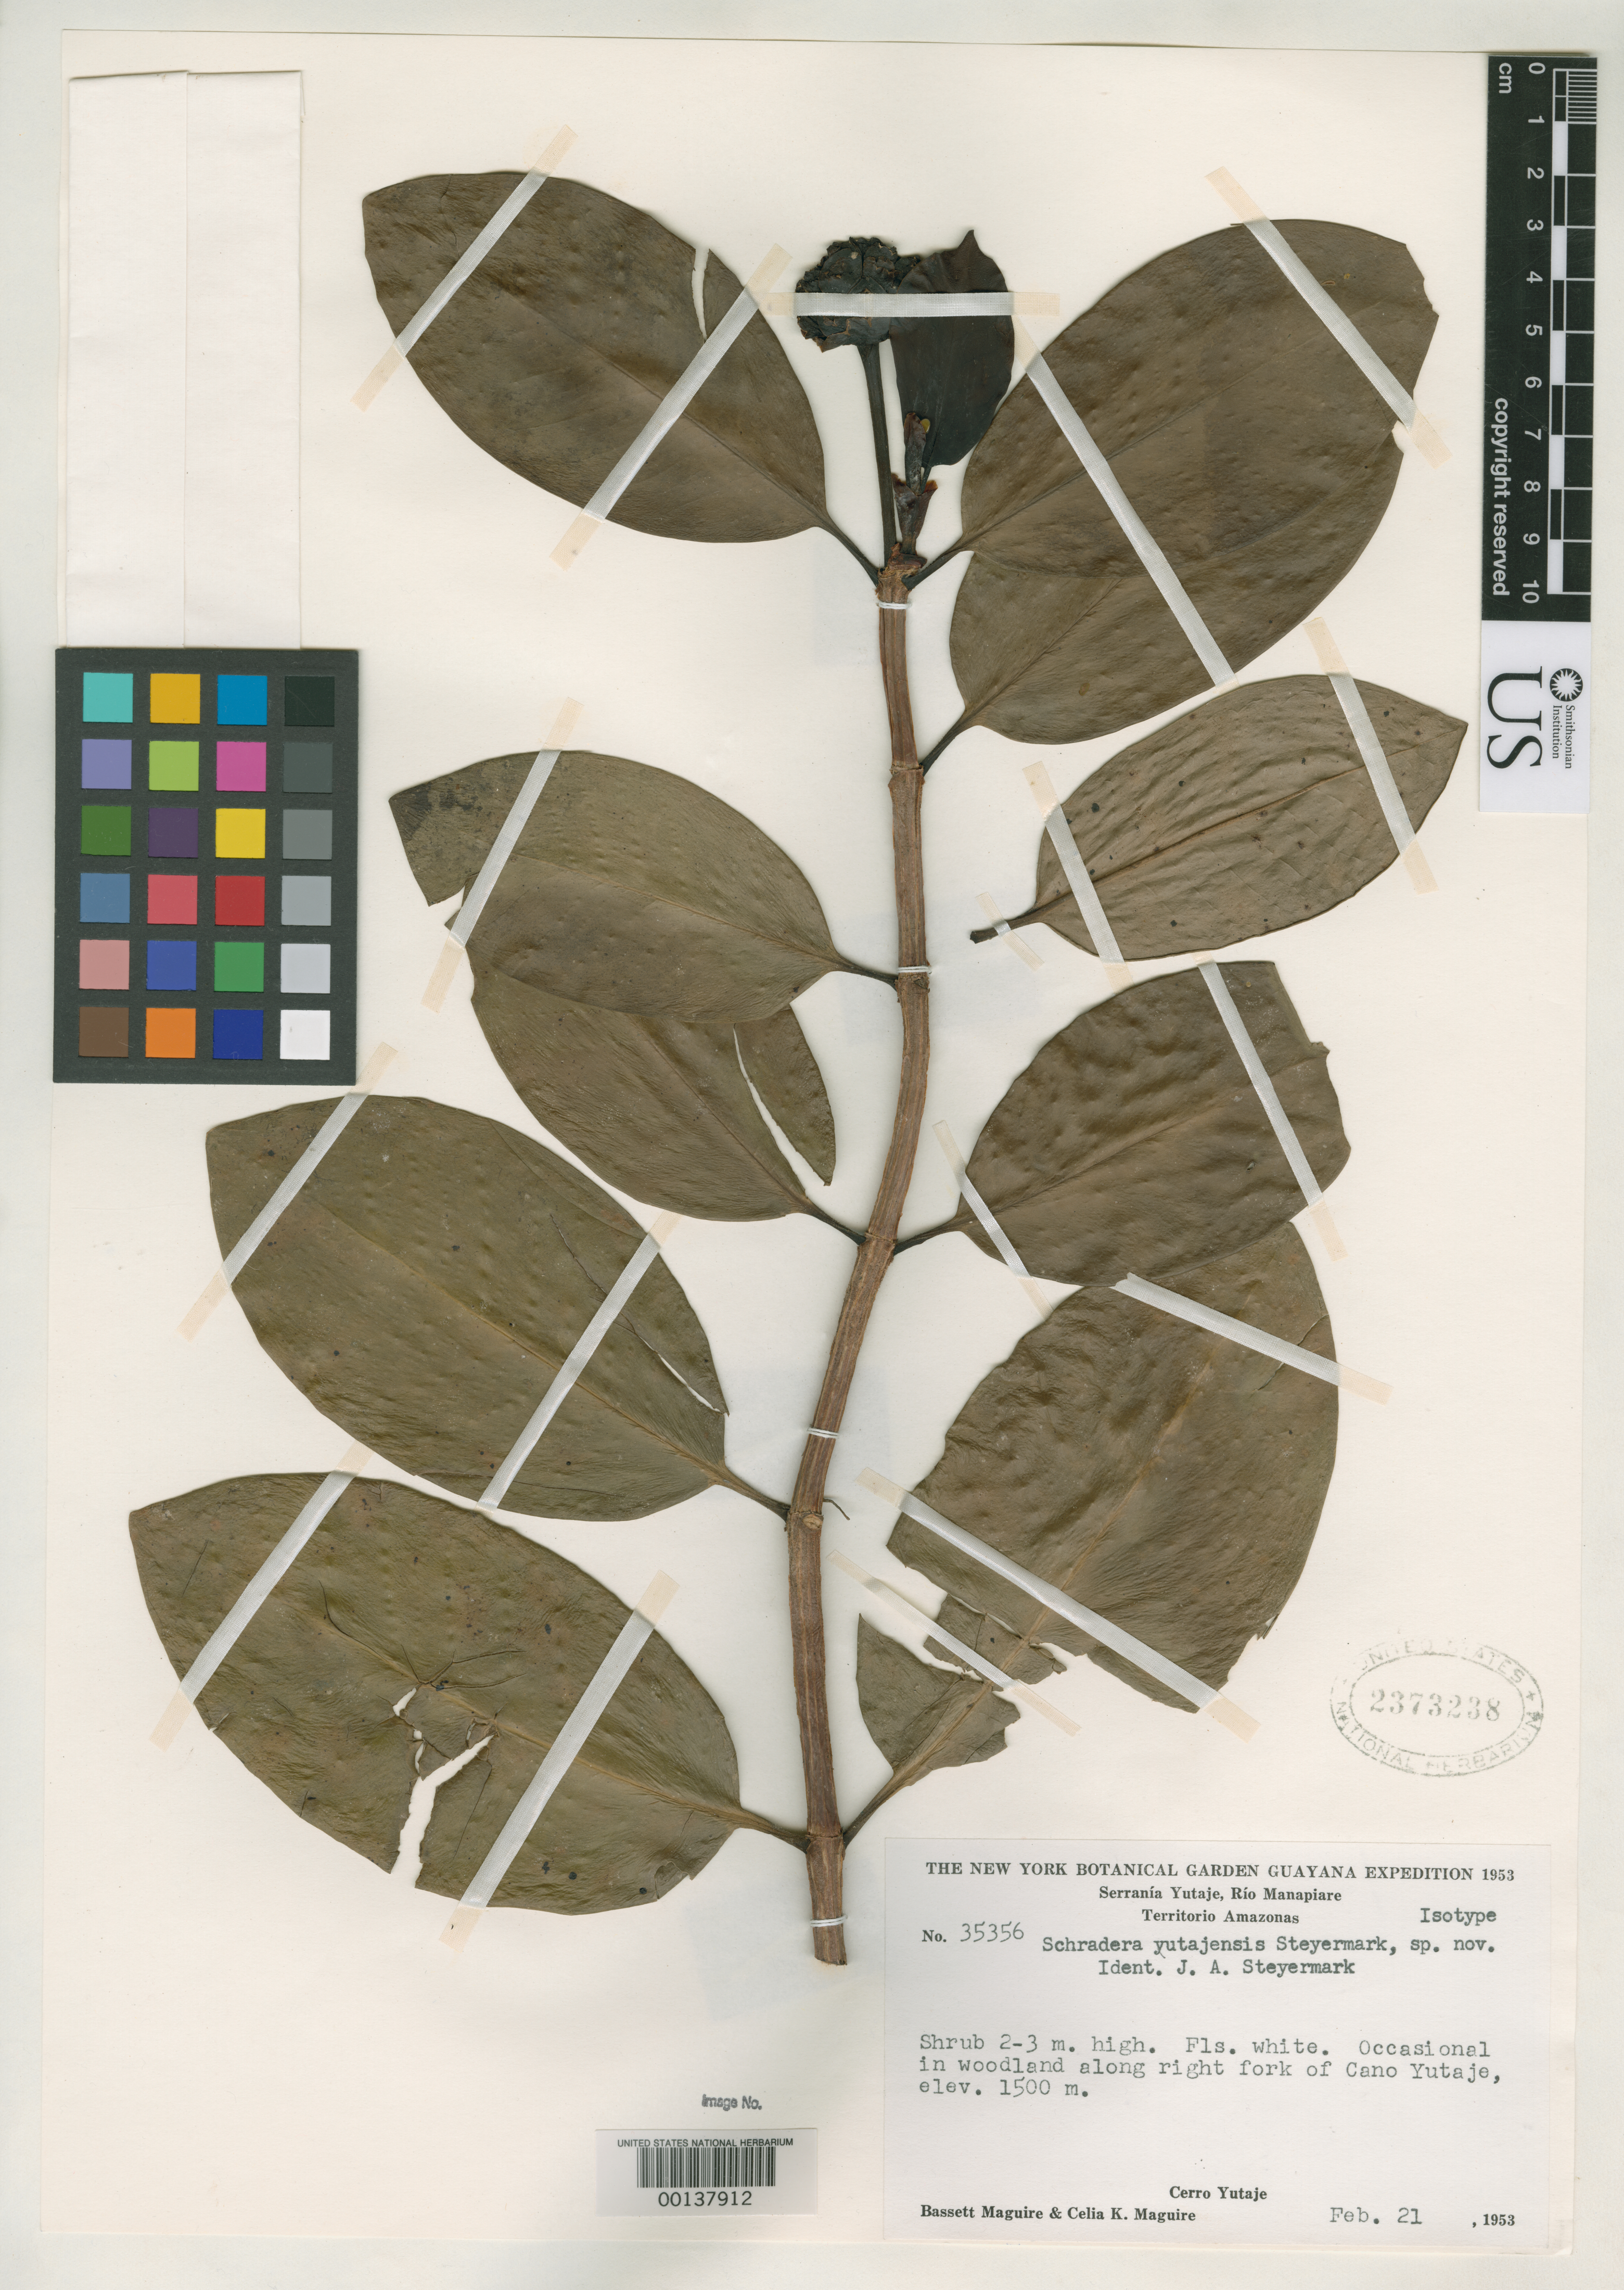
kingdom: Plantae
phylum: Tracheophyta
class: Magnoliopsida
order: Gentianales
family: Rubiaceae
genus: Schradera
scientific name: Schradera yutajensis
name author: Steyerm.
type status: Isotype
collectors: B. Maguire & C. K. Maguire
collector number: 35356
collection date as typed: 21 Feb 1953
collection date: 1953-02-21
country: Venezuela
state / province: Amazonas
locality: Cerro Yutaje.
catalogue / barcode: US 2373238